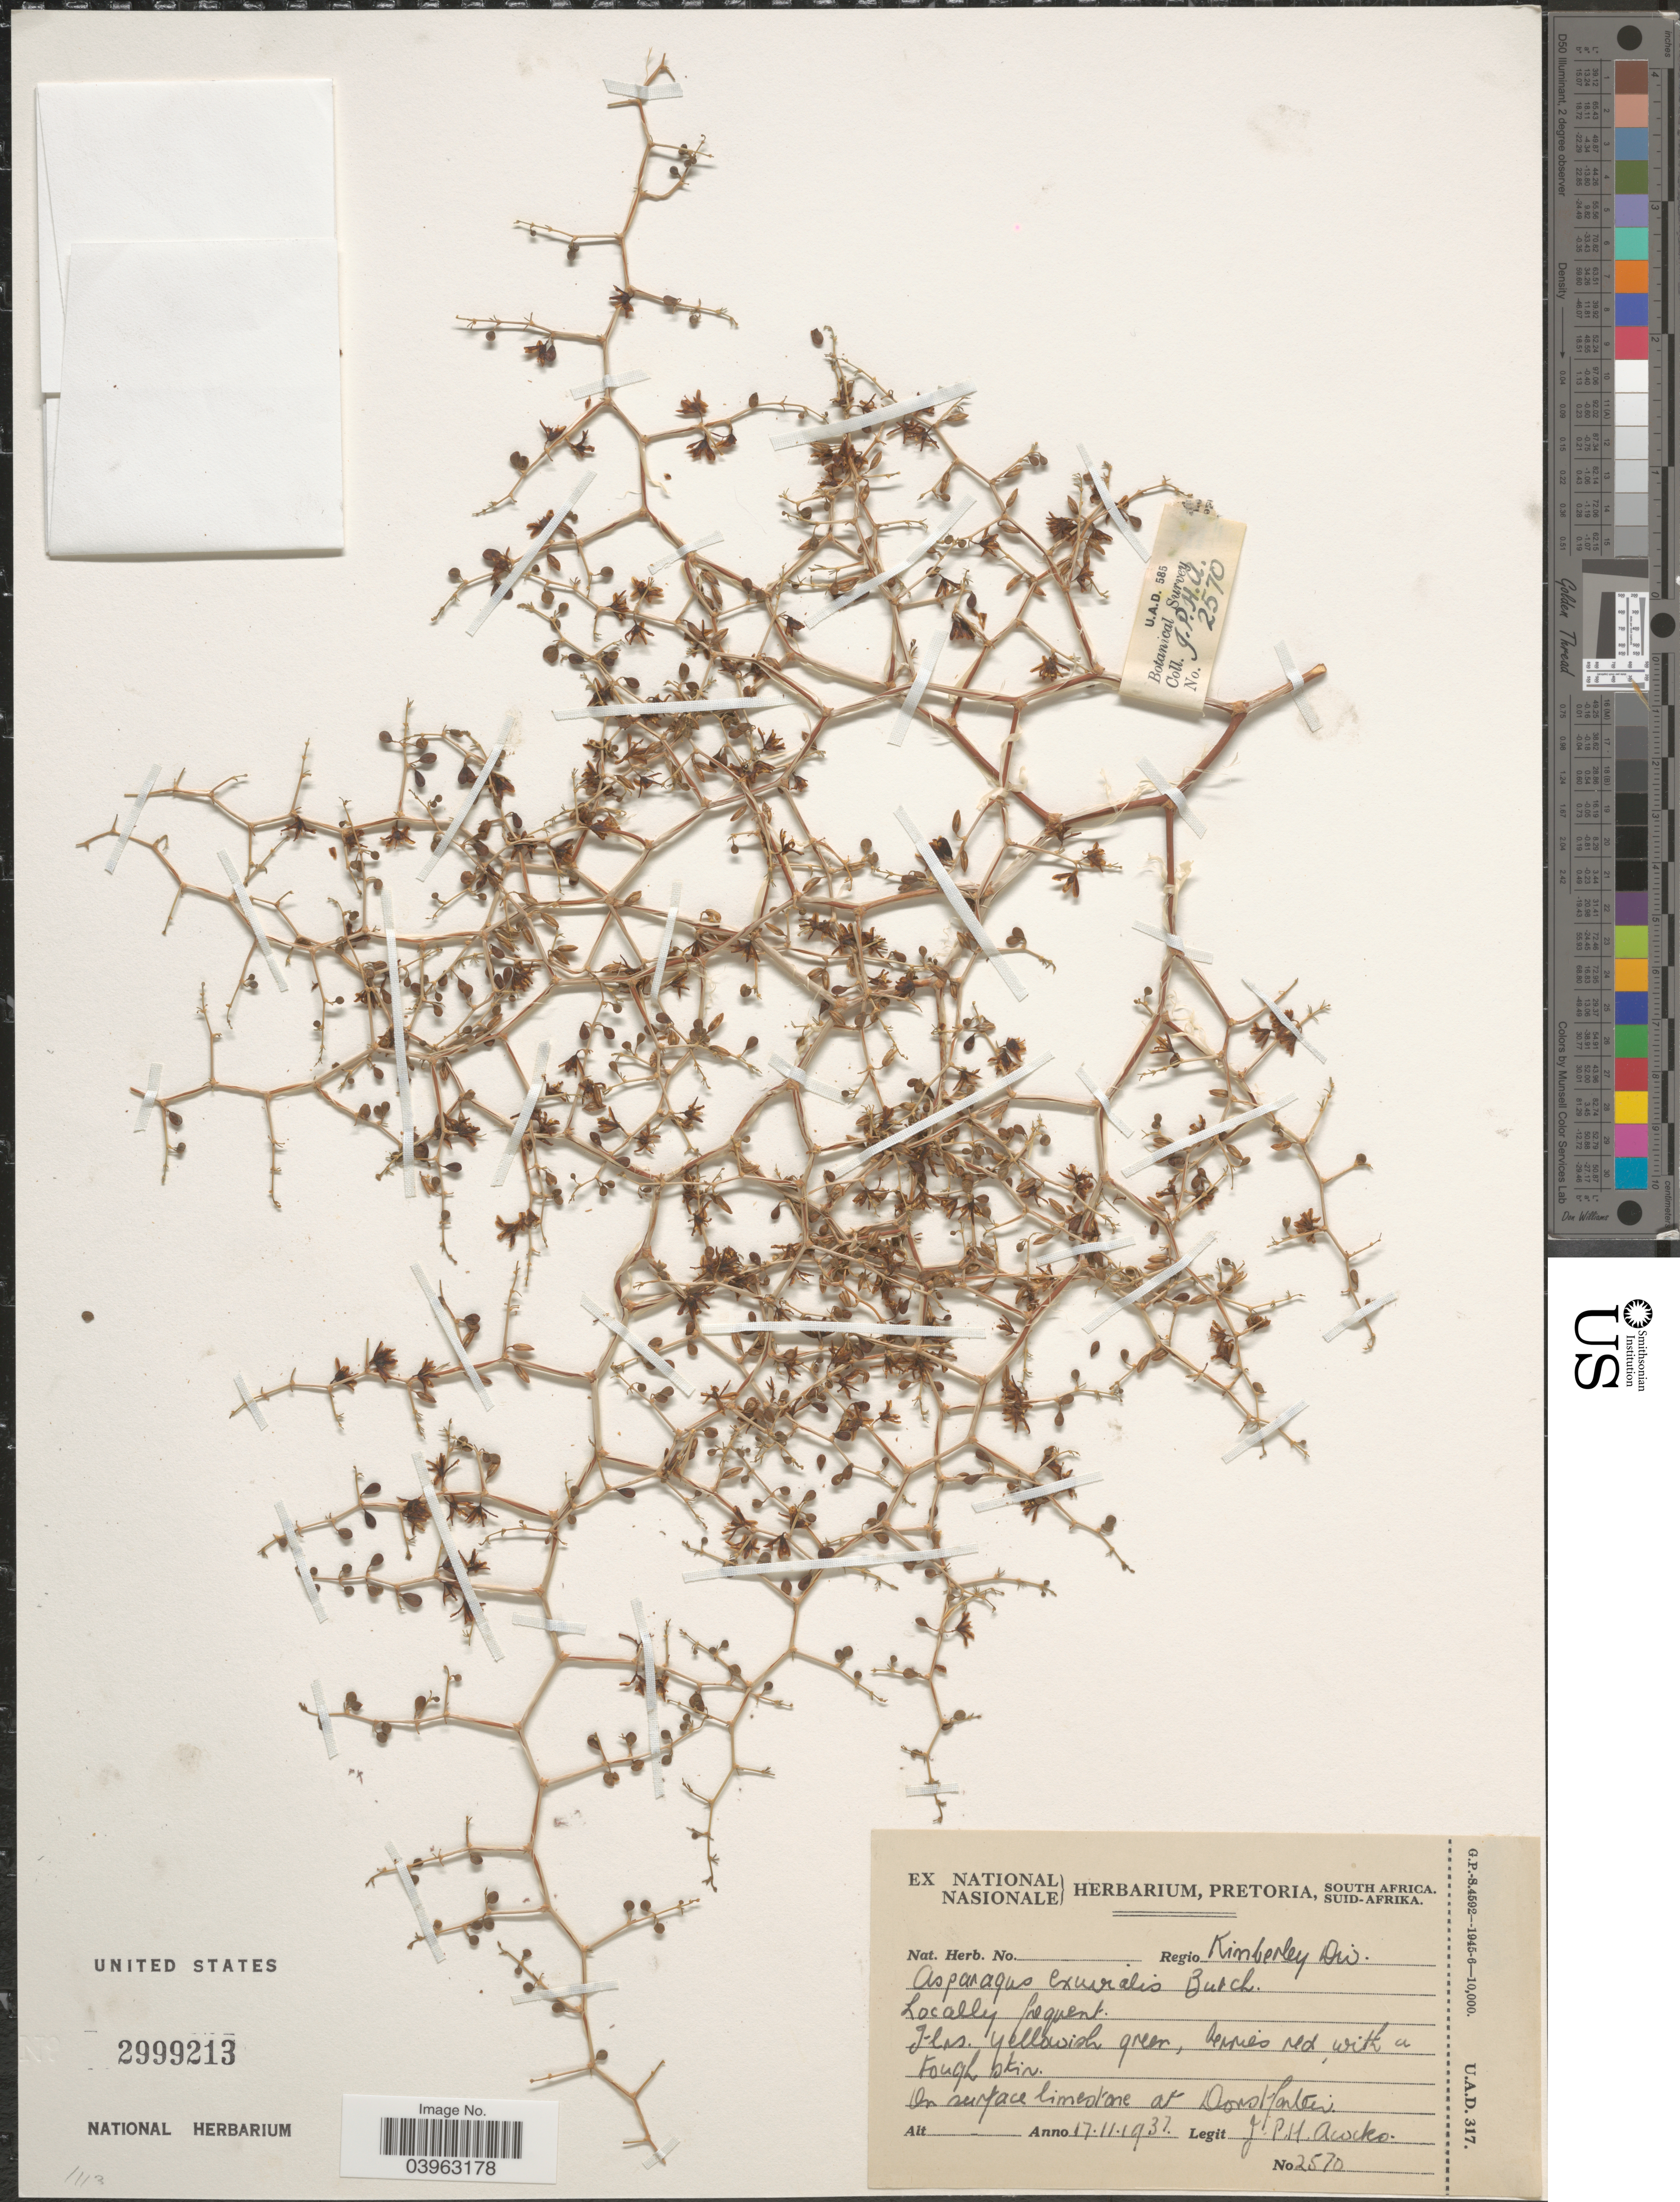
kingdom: Plantae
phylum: Tracheophyta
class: Liliopsida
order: Asparagales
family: Asparagaceae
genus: Asparagus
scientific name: Asparagus exuvialis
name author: Burch.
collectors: J. P. Acocks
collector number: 2570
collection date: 1937-11-17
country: South Africa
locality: Regio Kimberley Div. On surface limeston at Doornfontein.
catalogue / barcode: US 2999213